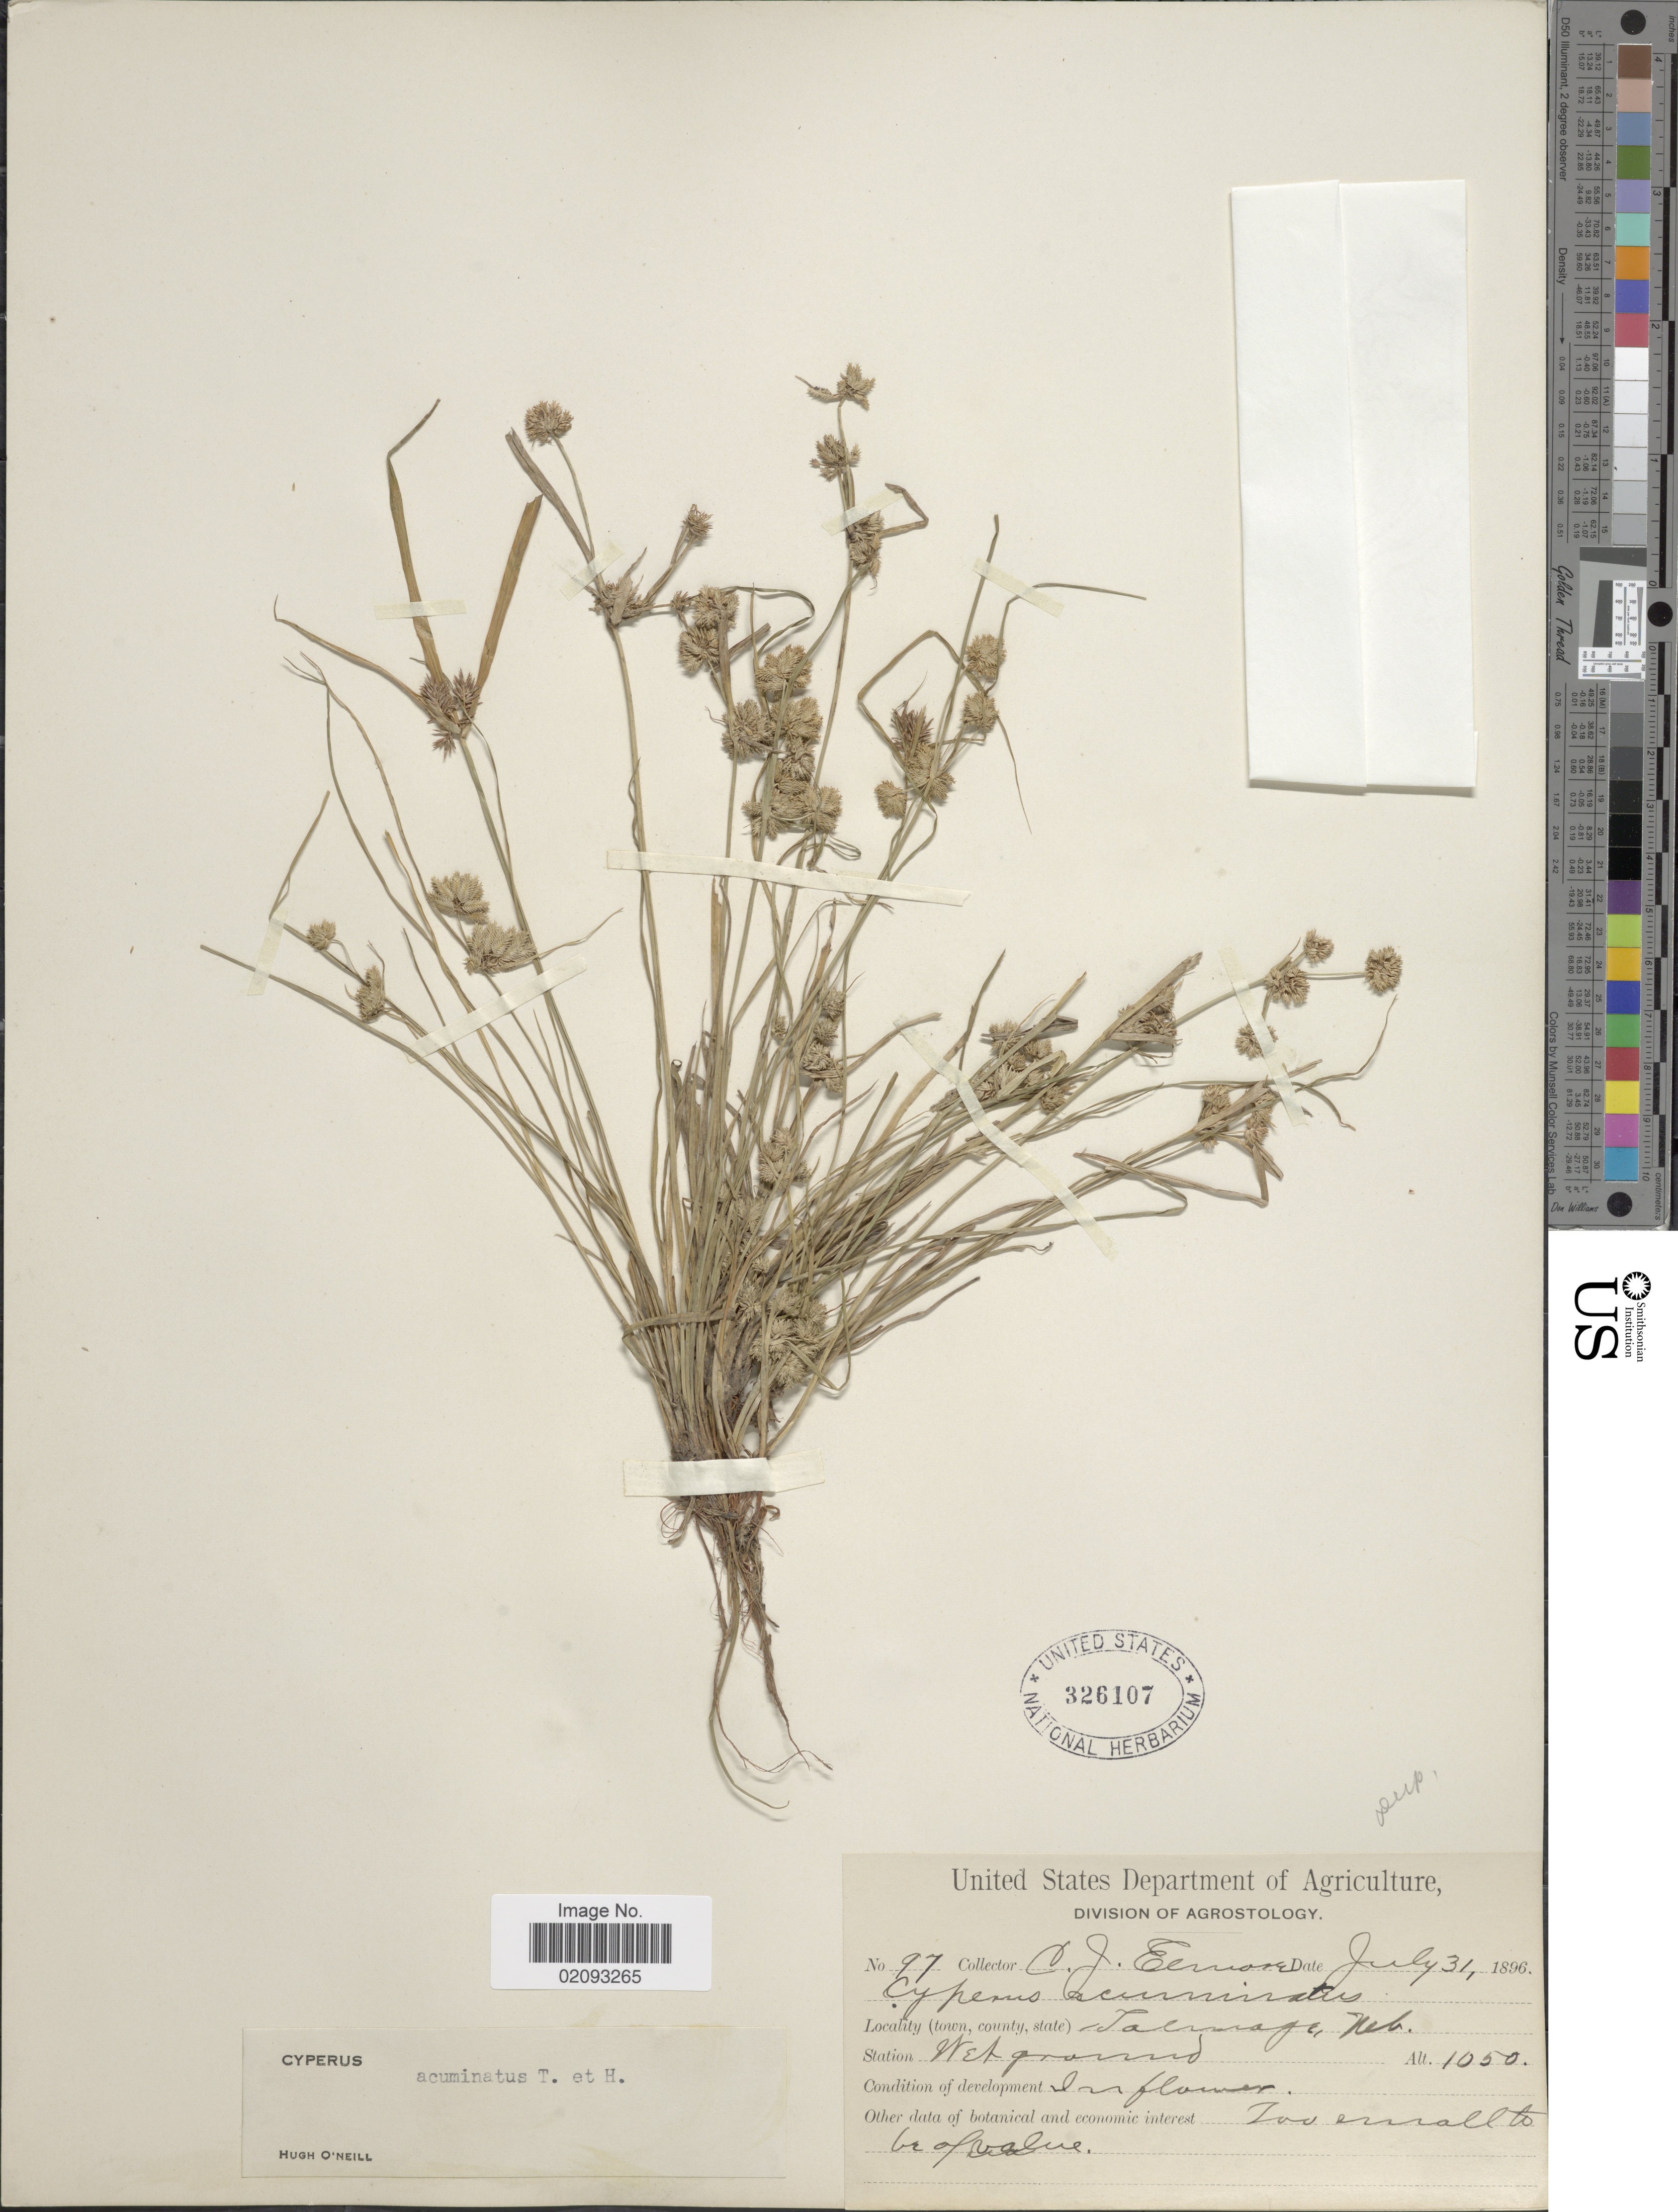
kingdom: Plantae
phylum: Tracheophyta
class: Liliopsida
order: Poales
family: Cyperaceae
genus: Cyperus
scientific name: Cyperus acuminatus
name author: Torr. & Hook.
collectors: C. Elmore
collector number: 97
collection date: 1896-07-31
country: United States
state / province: Nebraska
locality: Talemage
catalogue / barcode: US 326107